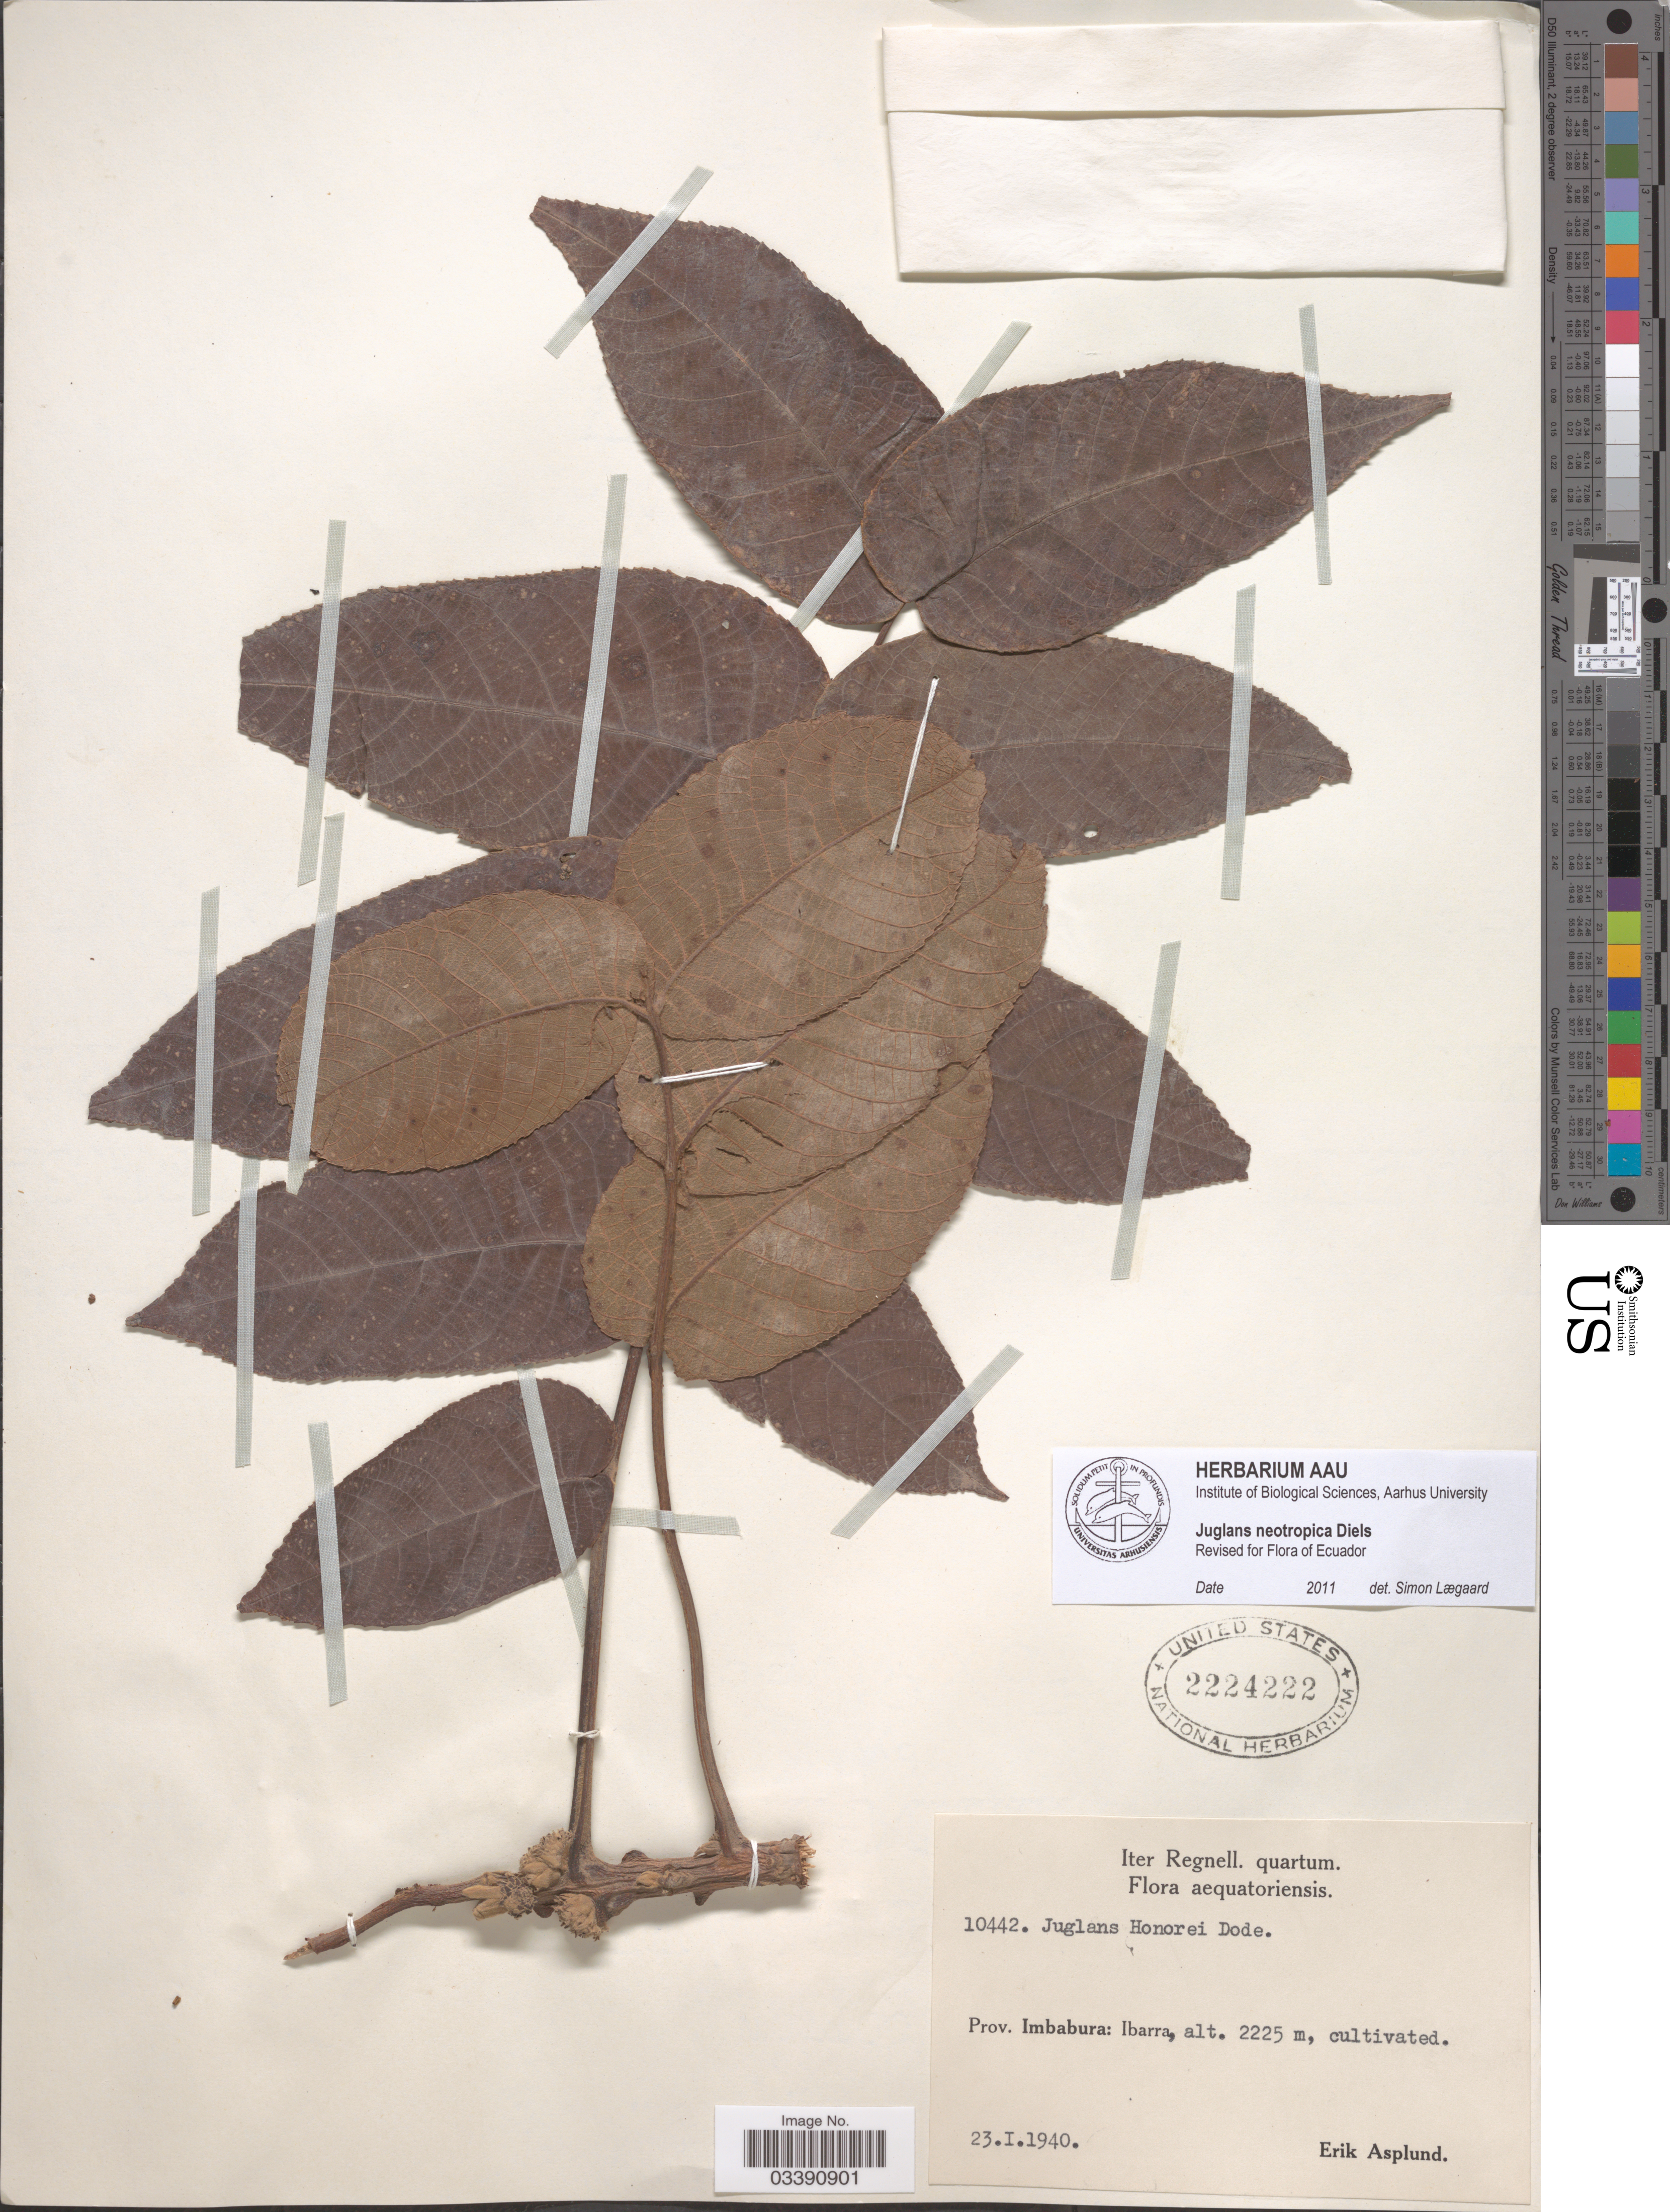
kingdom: Plantae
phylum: Tracheophyta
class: Magnoliopsida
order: Fagales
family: Juglandaceae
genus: Juglans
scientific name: Juglans neotropica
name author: Diels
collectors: E. Asplund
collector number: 10442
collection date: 1940-01-23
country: Ecuador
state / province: Imbabura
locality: Ibarra.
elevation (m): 2225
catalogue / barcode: US 2224222